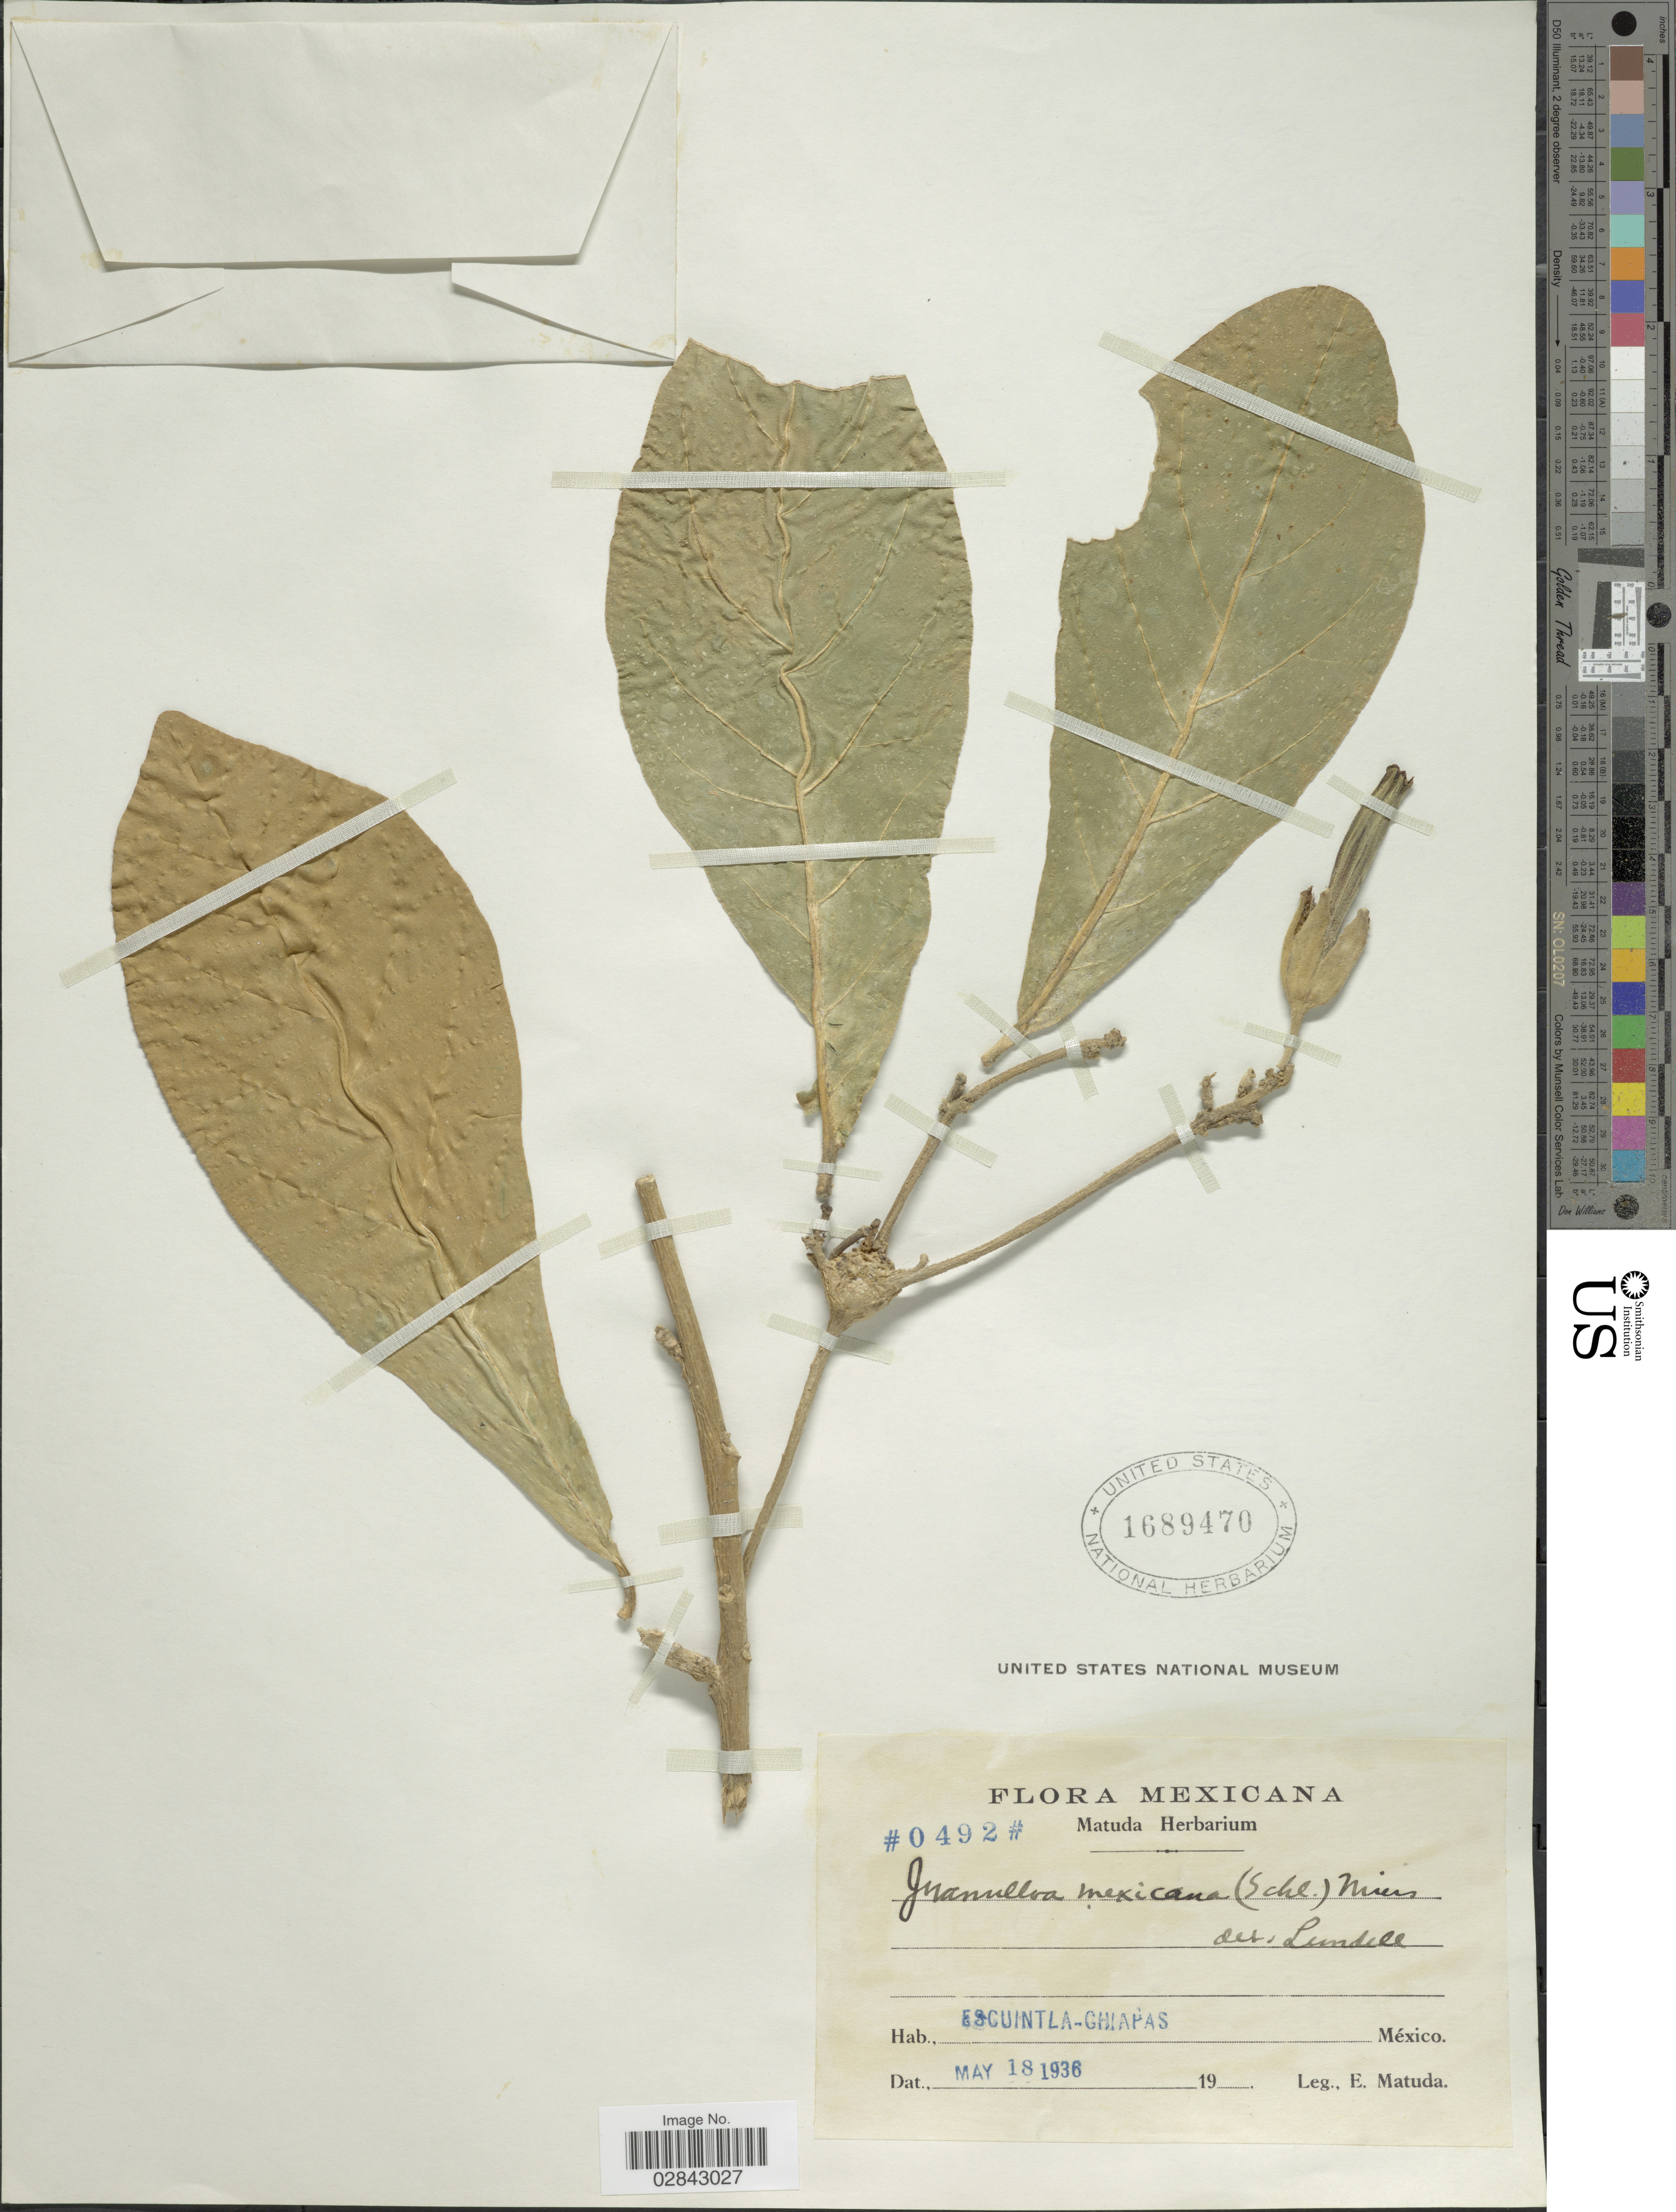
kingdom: Plantae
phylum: Tracheophyta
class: Magnoliopsida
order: Solanales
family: Solanaceae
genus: Juanulloa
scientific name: Juanulloa mexicana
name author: Miers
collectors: E. Matuda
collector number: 0492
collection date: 1936-05-18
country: Mexico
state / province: Chiapas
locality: Escuintla.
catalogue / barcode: US 1689470